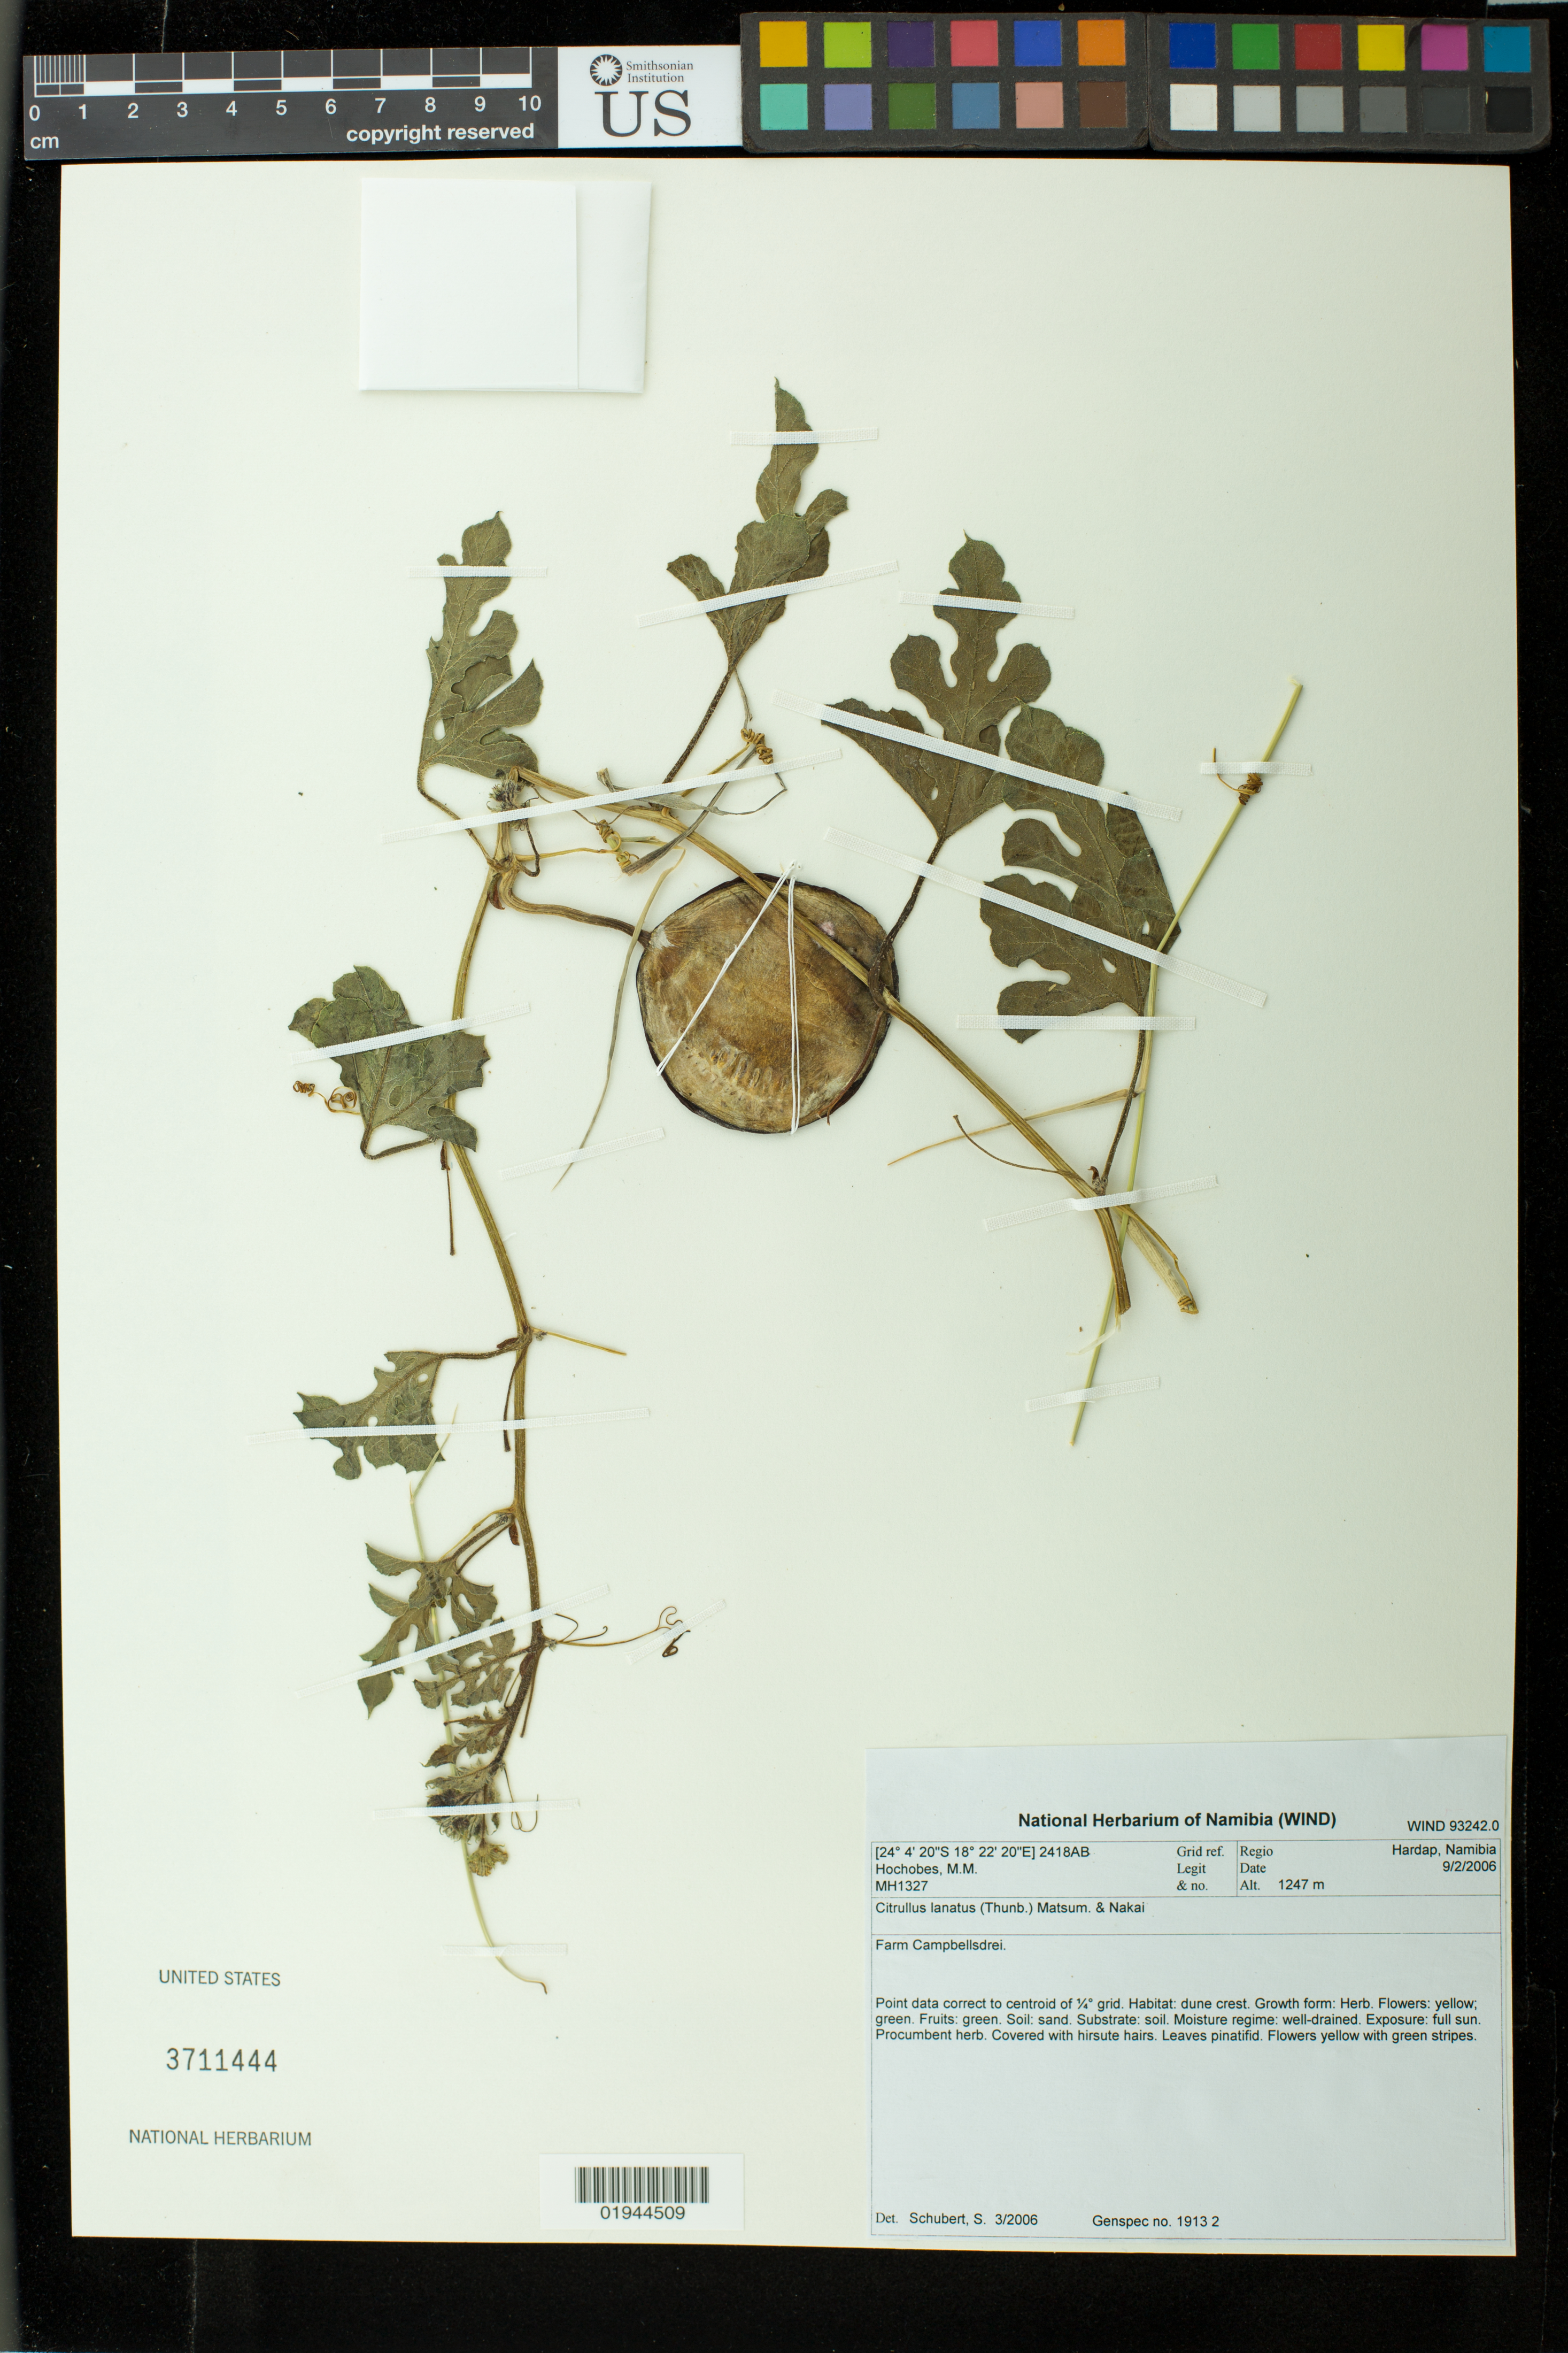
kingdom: Plantae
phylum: Tracheophyta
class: Magnoliopsida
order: Cucurbitales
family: Cucurbitaceae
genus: Citrullus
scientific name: Citrullus lanatus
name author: (Thunb.) Matsum. & Nakai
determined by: Schubert, S.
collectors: M. Hochobes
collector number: MH1327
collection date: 2006-02-09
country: Namibia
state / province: Hardap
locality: Farm Campbellsdrei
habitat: habitat: dune crest. soil: sand. substrate: soil. moisture regime: well-drained. exposure: full sun.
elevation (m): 1247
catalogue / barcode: US 3711444